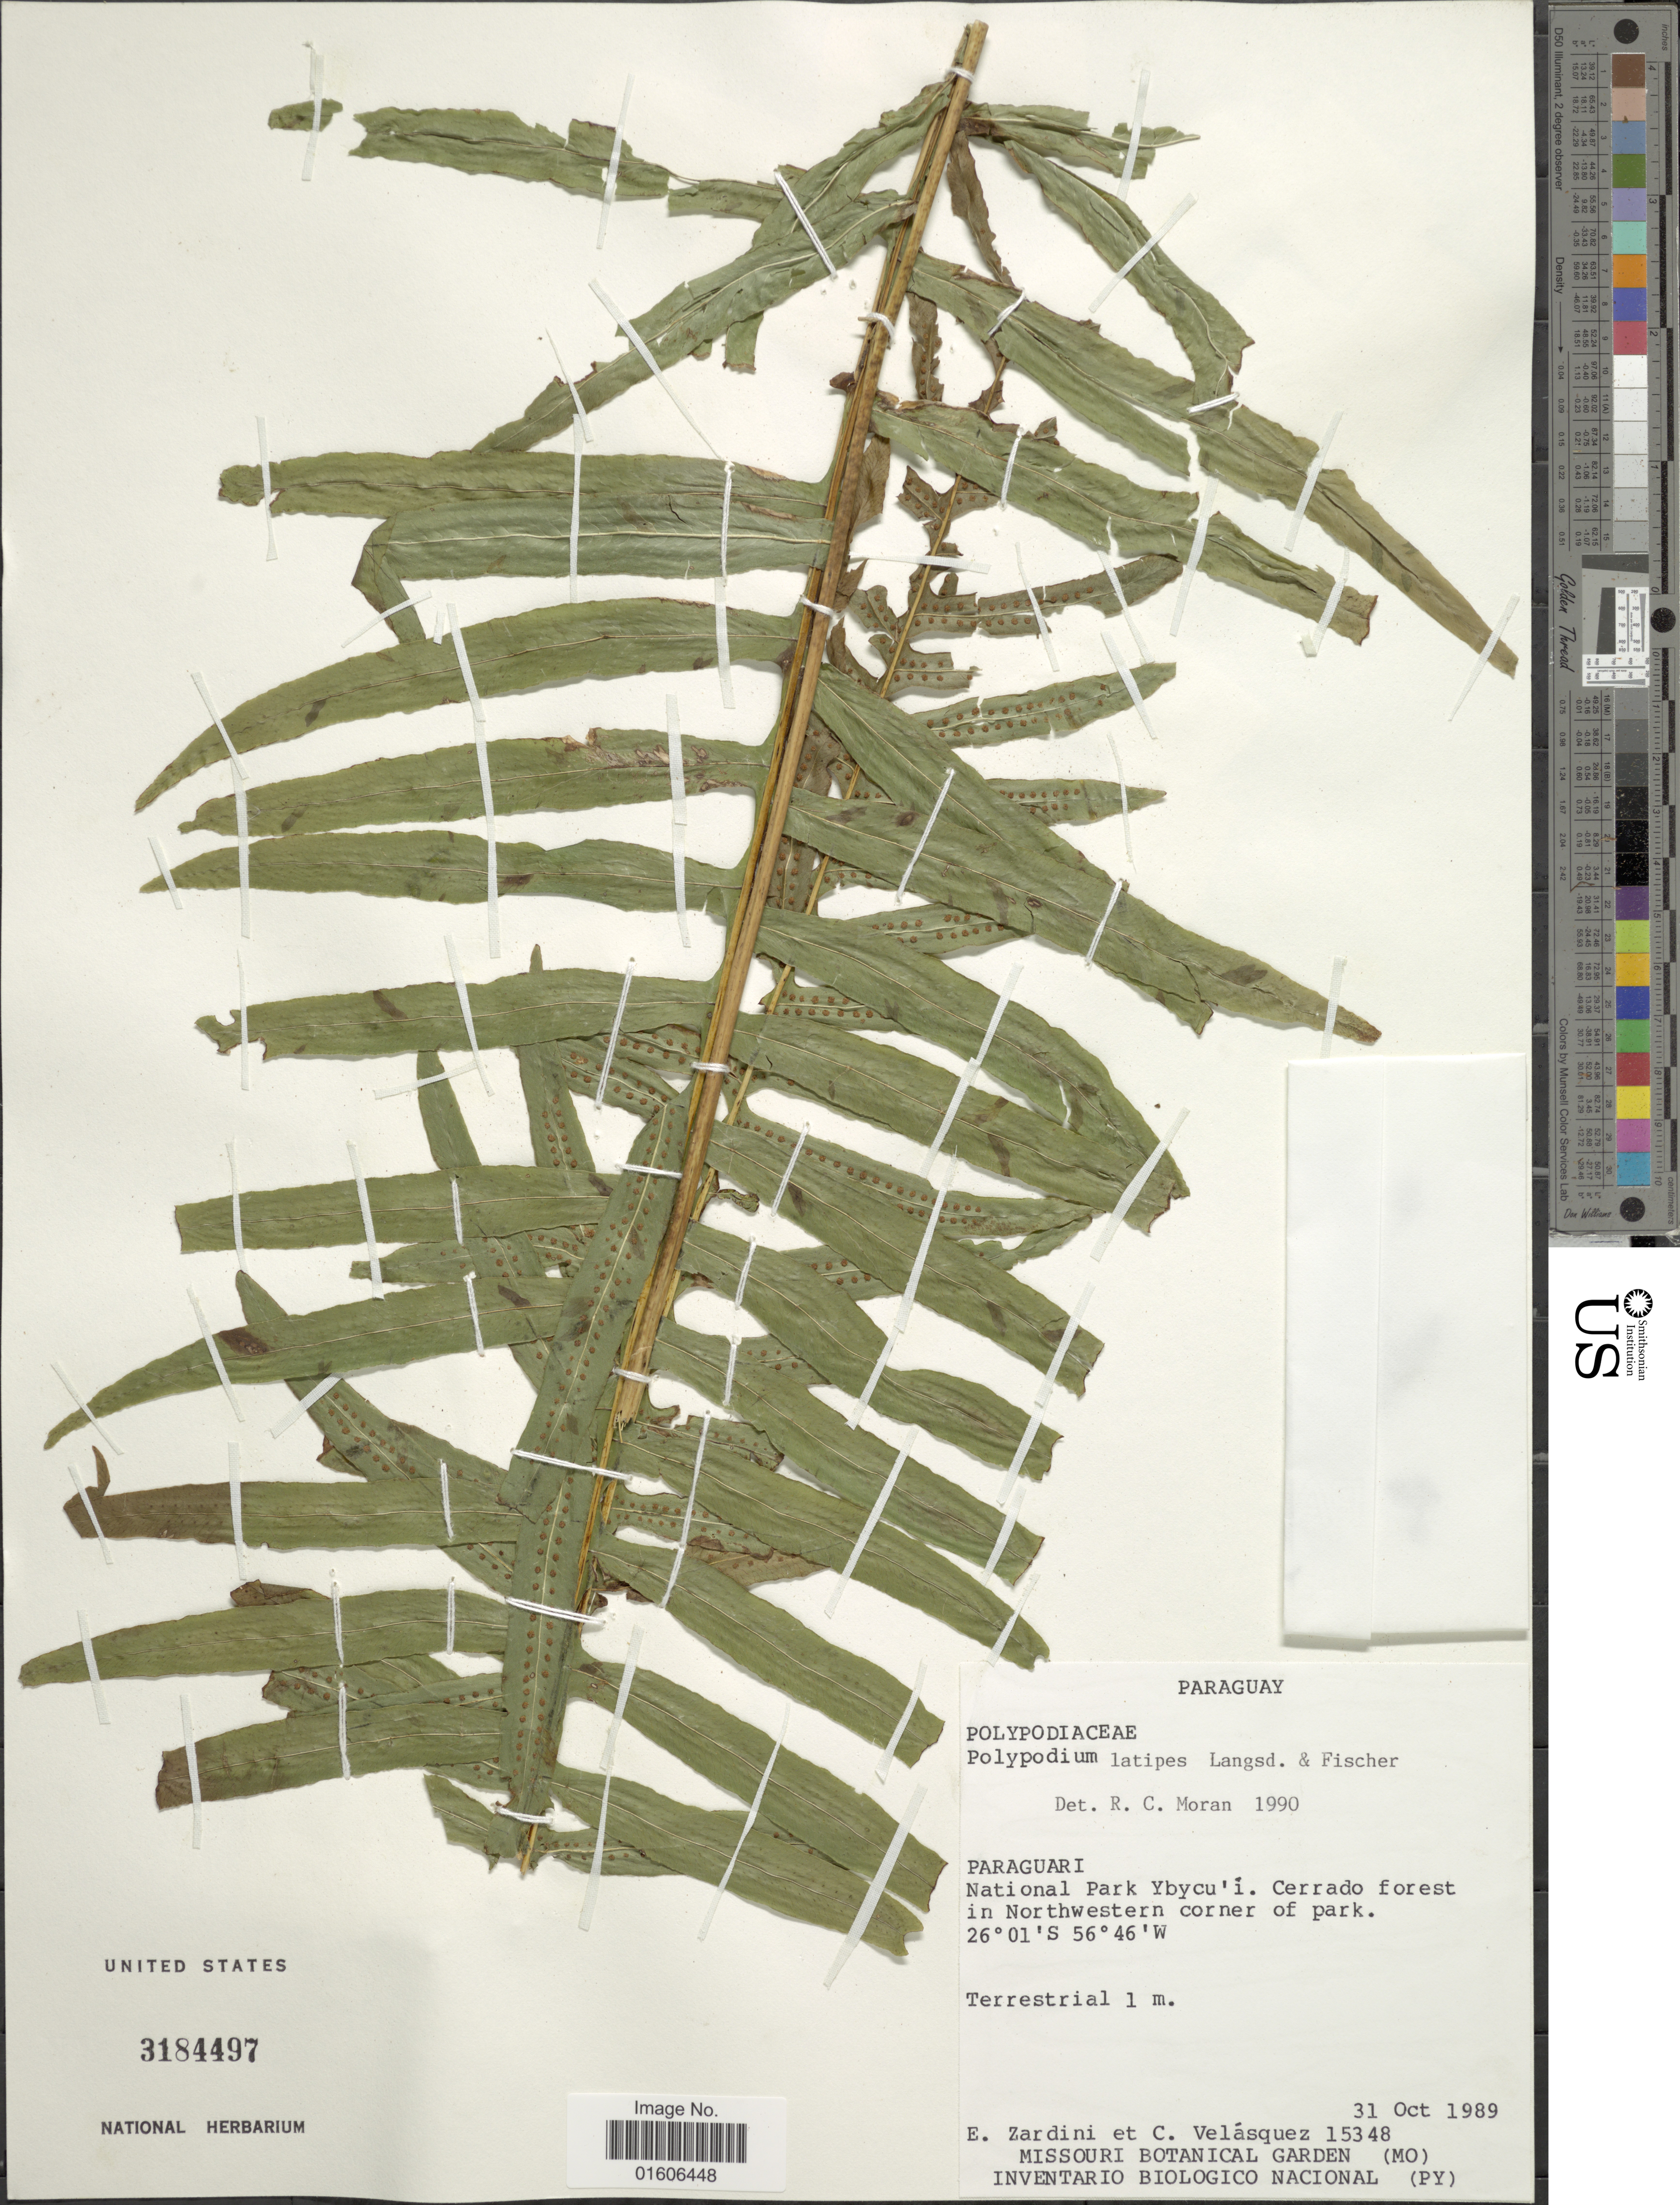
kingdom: Plantae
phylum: Tracheophyta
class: Polypodiopsida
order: Polypodiales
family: Polypodiaceae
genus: Serpocaulon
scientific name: Serpocaulon latipes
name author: (Langsd. & Fischer) A.R. Sm.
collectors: E. M. Zardini & C. Velásquez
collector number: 15348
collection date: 1989-10-31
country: Paraguay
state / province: Paraguari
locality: Paraguari. National Park Ybycu'i. Cerrado forest in Northwestern corner of park.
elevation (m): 1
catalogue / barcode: US 3184497